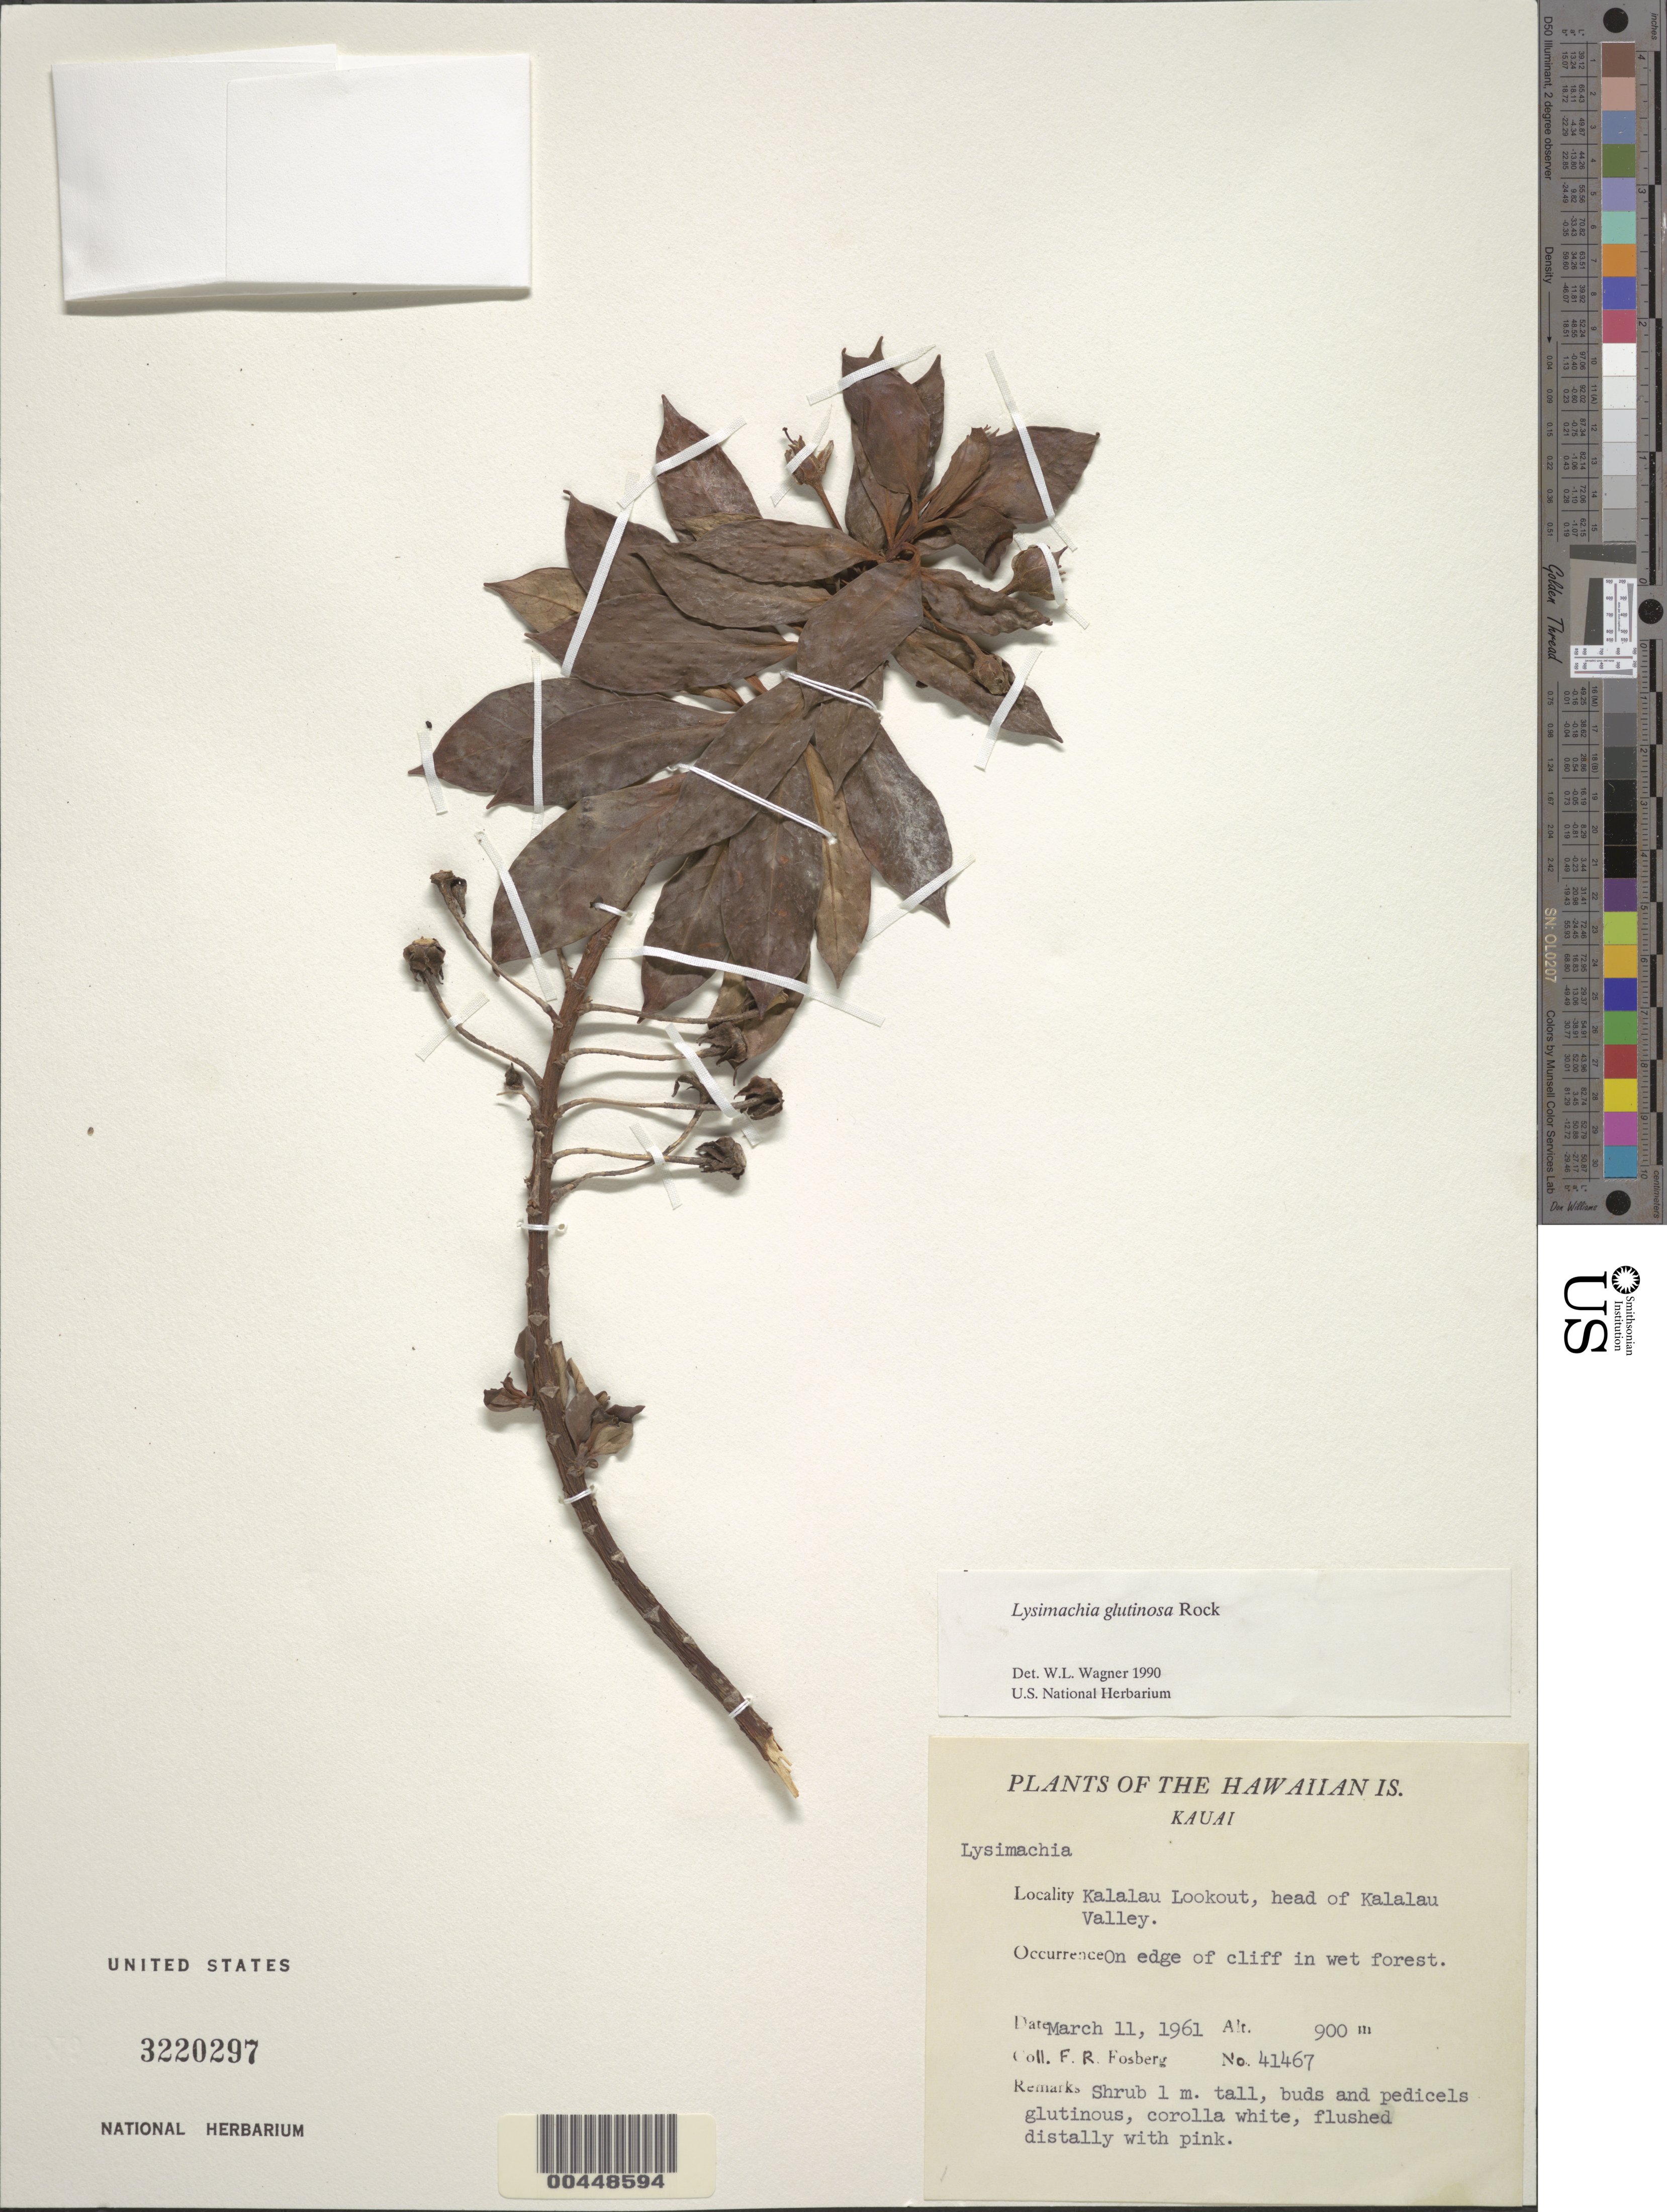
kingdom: Plantae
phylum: Tracheophyta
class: Magnoliopsida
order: Ericales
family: Primulaceae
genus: Lysimachia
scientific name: Lysimachia glutinosa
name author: Rock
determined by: Wagner, W. L., (BOT), Smithsonian Institution - National Museum of Natural History (UNITED STATES)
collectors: F. R. Fosberg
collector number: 41467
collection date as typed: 11 Mar 1961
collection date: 1961-03-11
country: United States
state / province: Hawaii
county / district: Kauai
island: Kaua'i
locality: Kalalau Lookout, head of Kalalau Valley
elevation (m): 900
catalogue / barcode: US 3220297